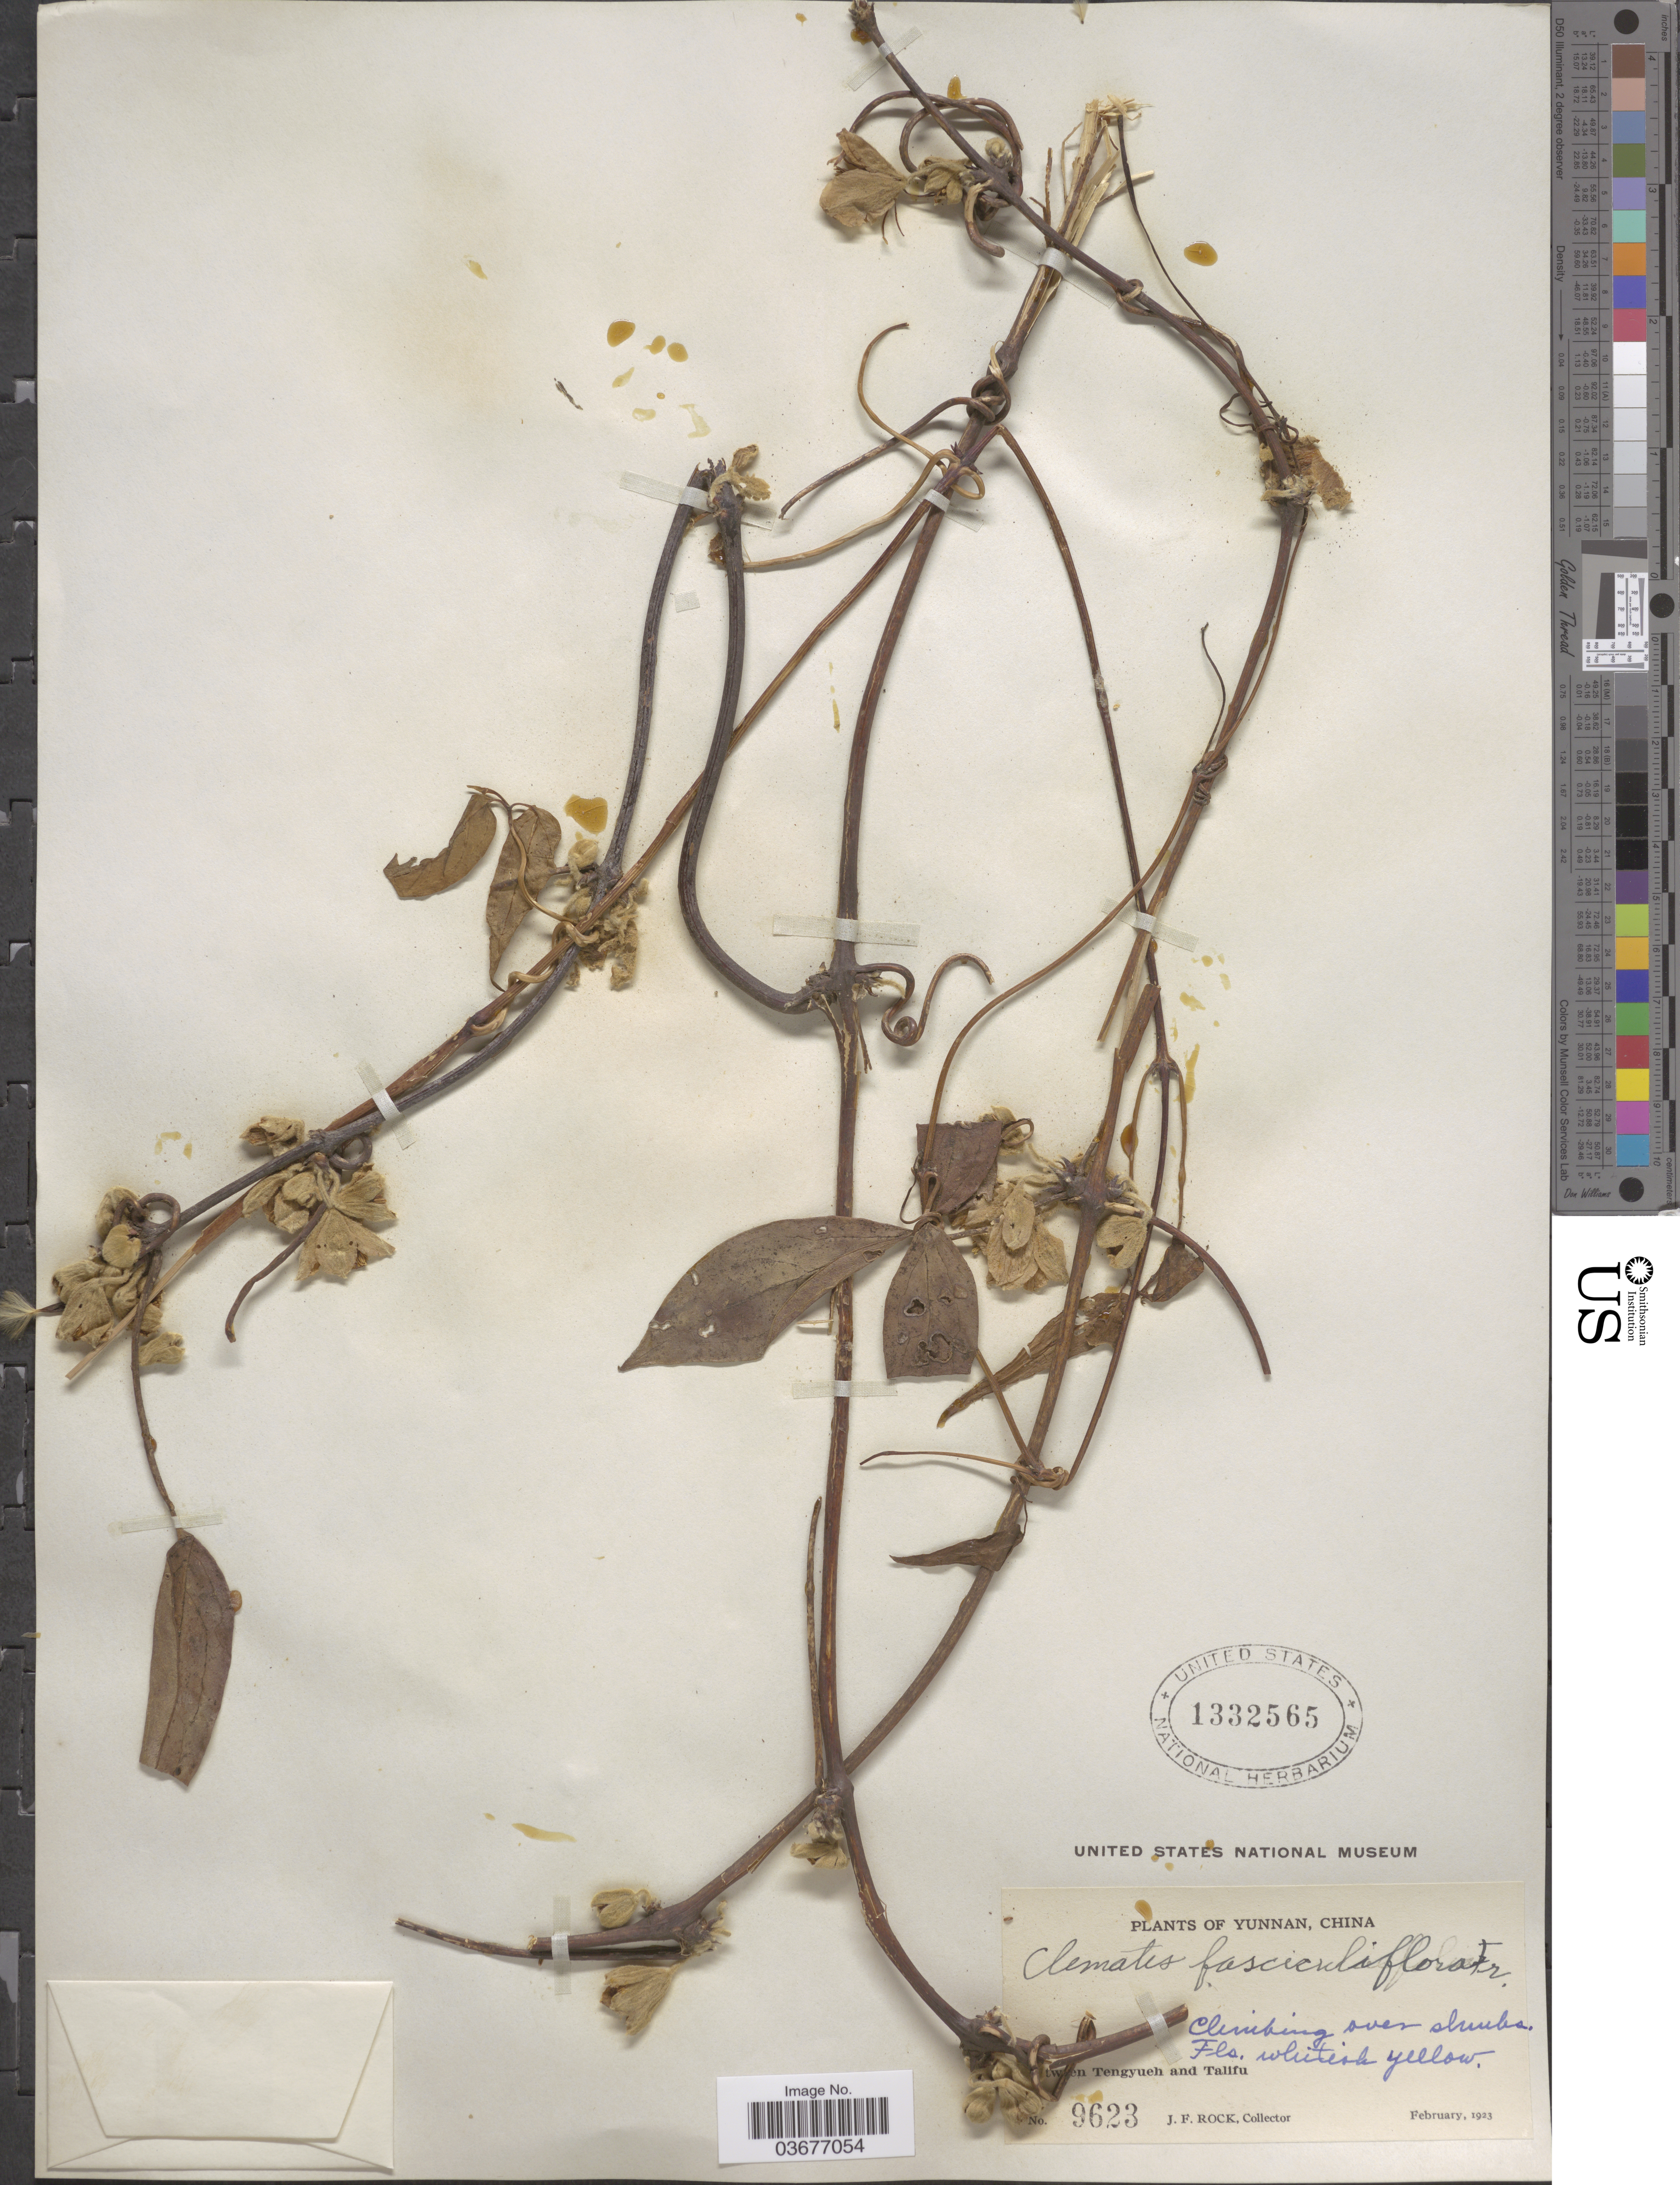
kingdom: Plantae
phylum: Tracheophyta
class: Magnoliopsida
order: Ranunculales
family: Ranunculaceae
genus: Clematis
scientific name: Clematis fasciculiflora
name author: Franch.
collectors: J. Rock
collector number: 9623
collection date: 1923-02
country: China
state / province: Yunnan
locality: [illegible text]tw[illegible text]en Tengyueh and Talifu.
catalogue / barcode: US 1332565